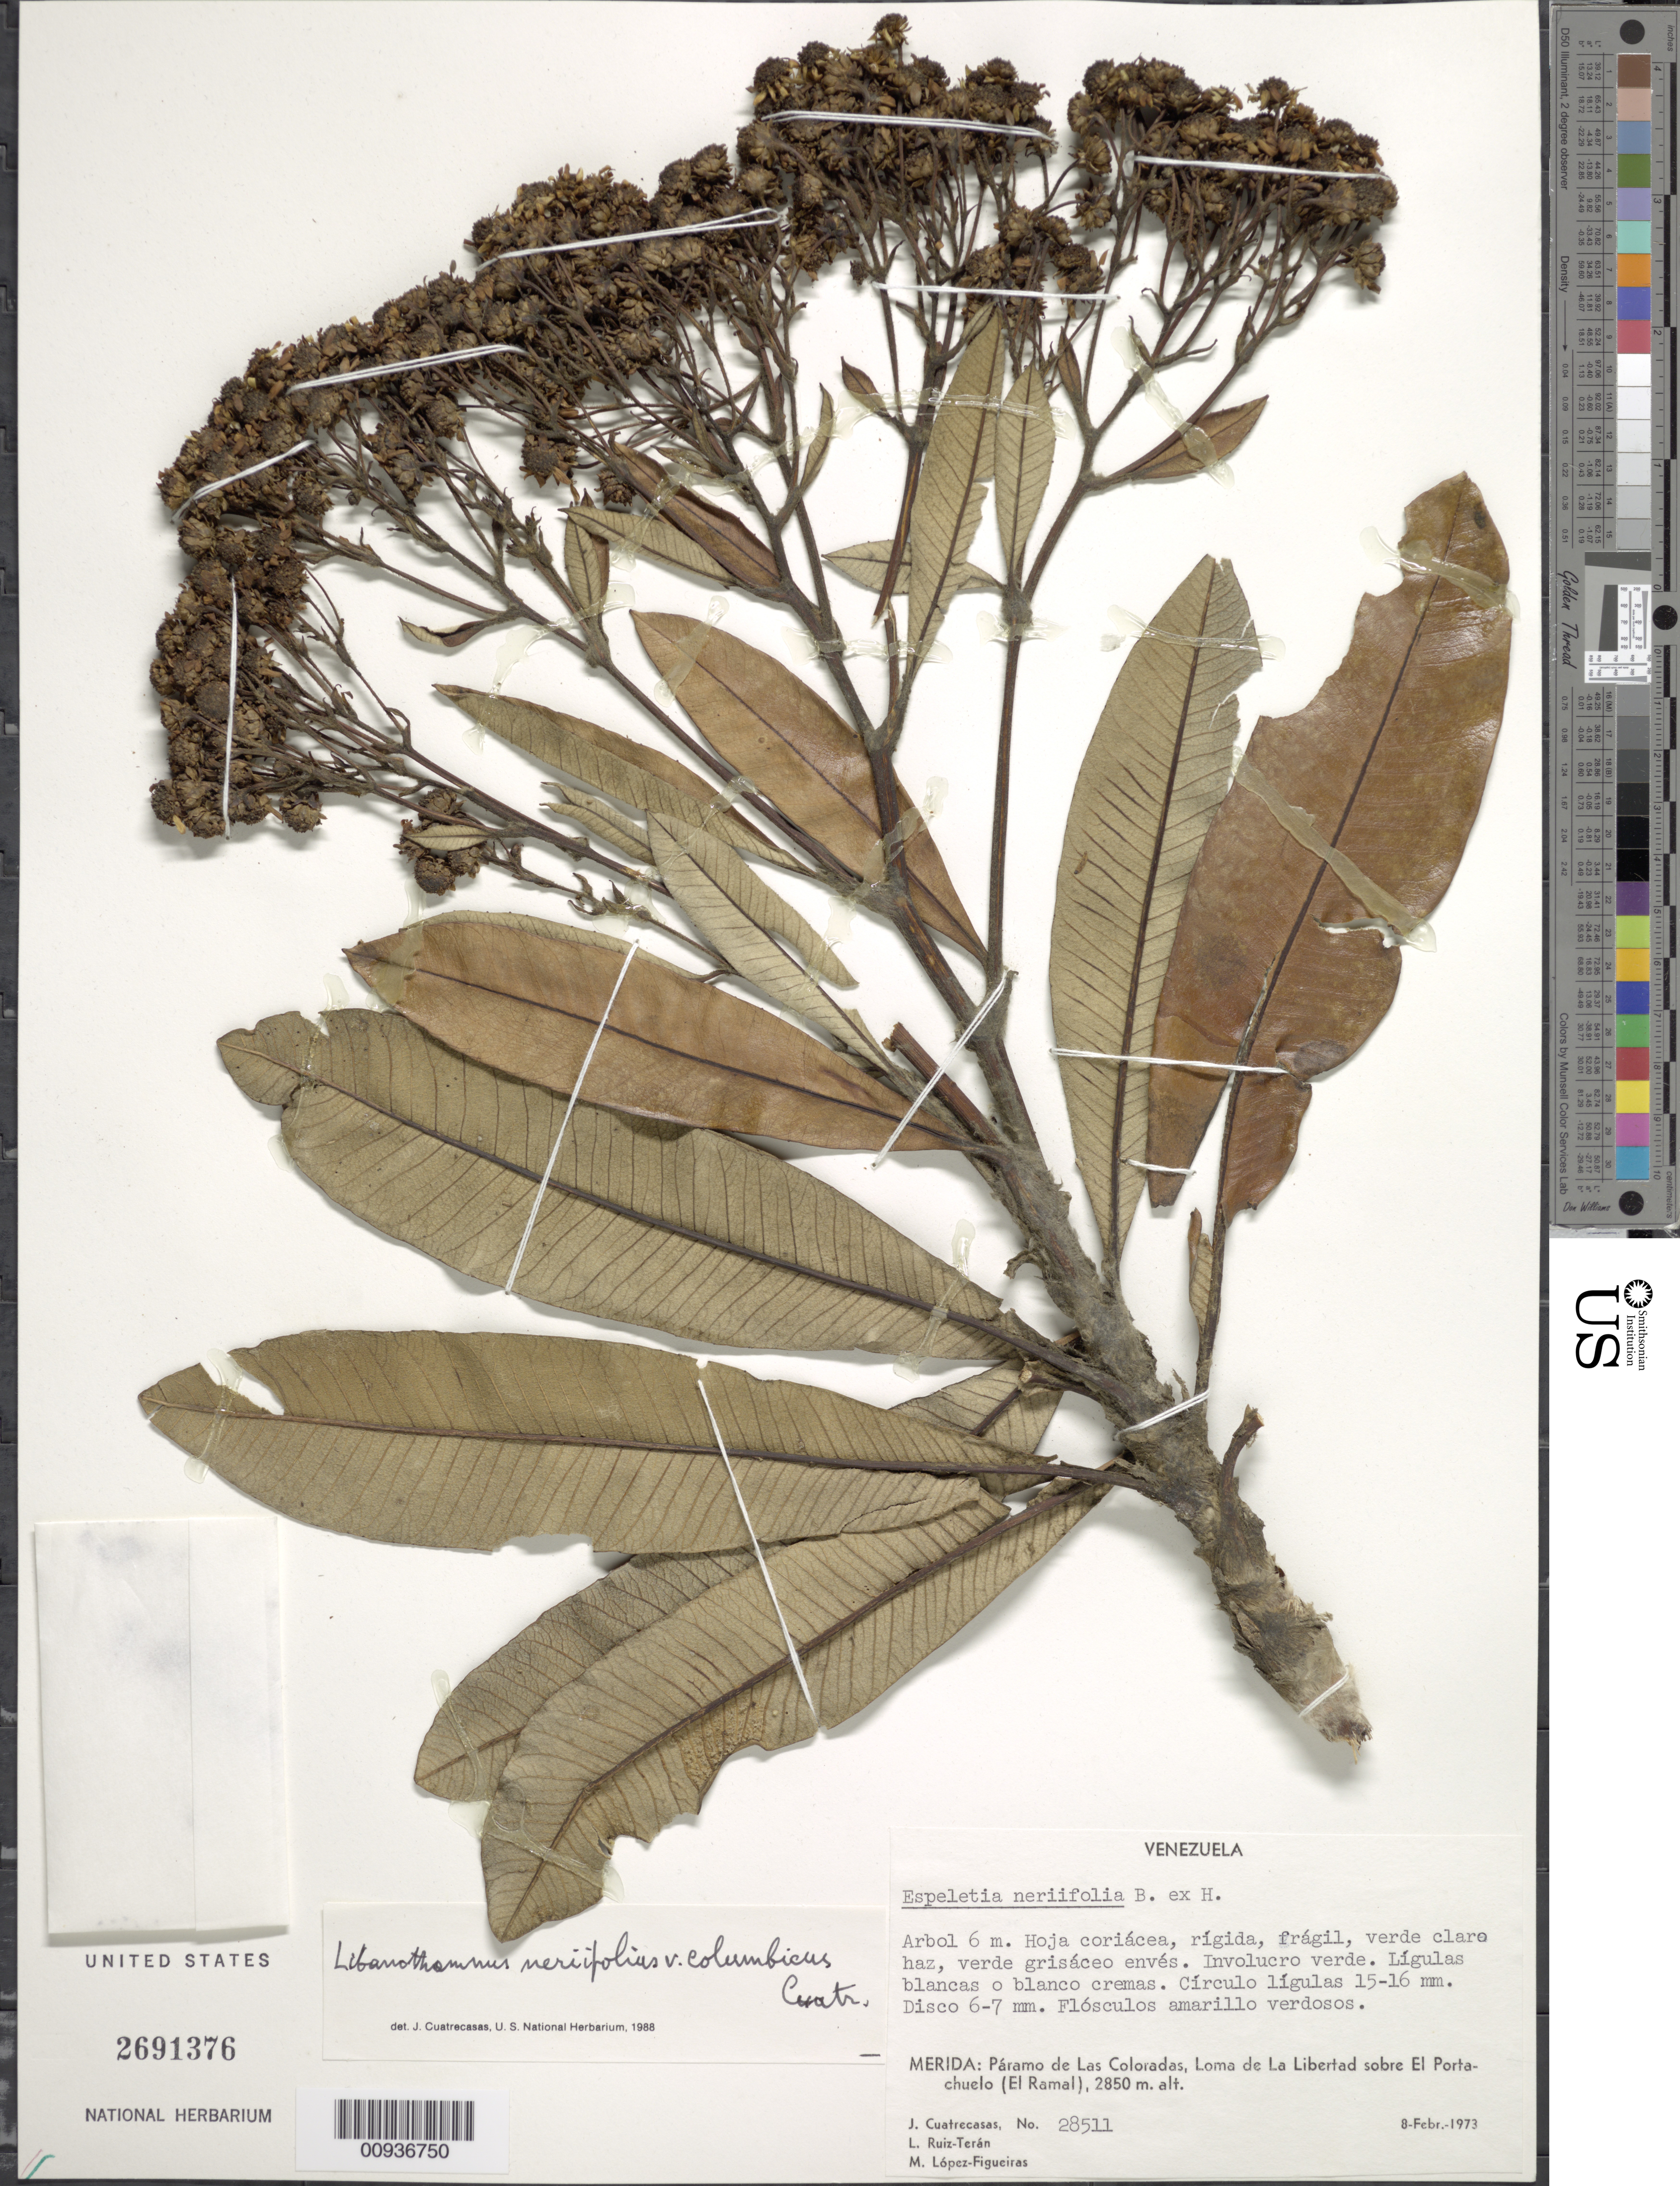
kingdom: Plantae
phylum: Tracheophyta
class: Magnoliopsida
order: Asterales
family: Asteraceae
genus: Libanothamnus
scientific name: Libanothamnus neriifolius var. columbicus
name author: (Cuatrec.) Cuatrec.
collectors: J. Cuatrecasas, L. E. Ruíz-Terán & M. López Figueiras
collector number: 28511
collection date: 1973-02-08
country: Venezuela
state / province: Mérida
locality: Paramo de Las Coloradas, Loma de La Libertad sobre El Portachuelo (El Ramal)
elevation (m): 2850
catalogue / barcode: US 2691376